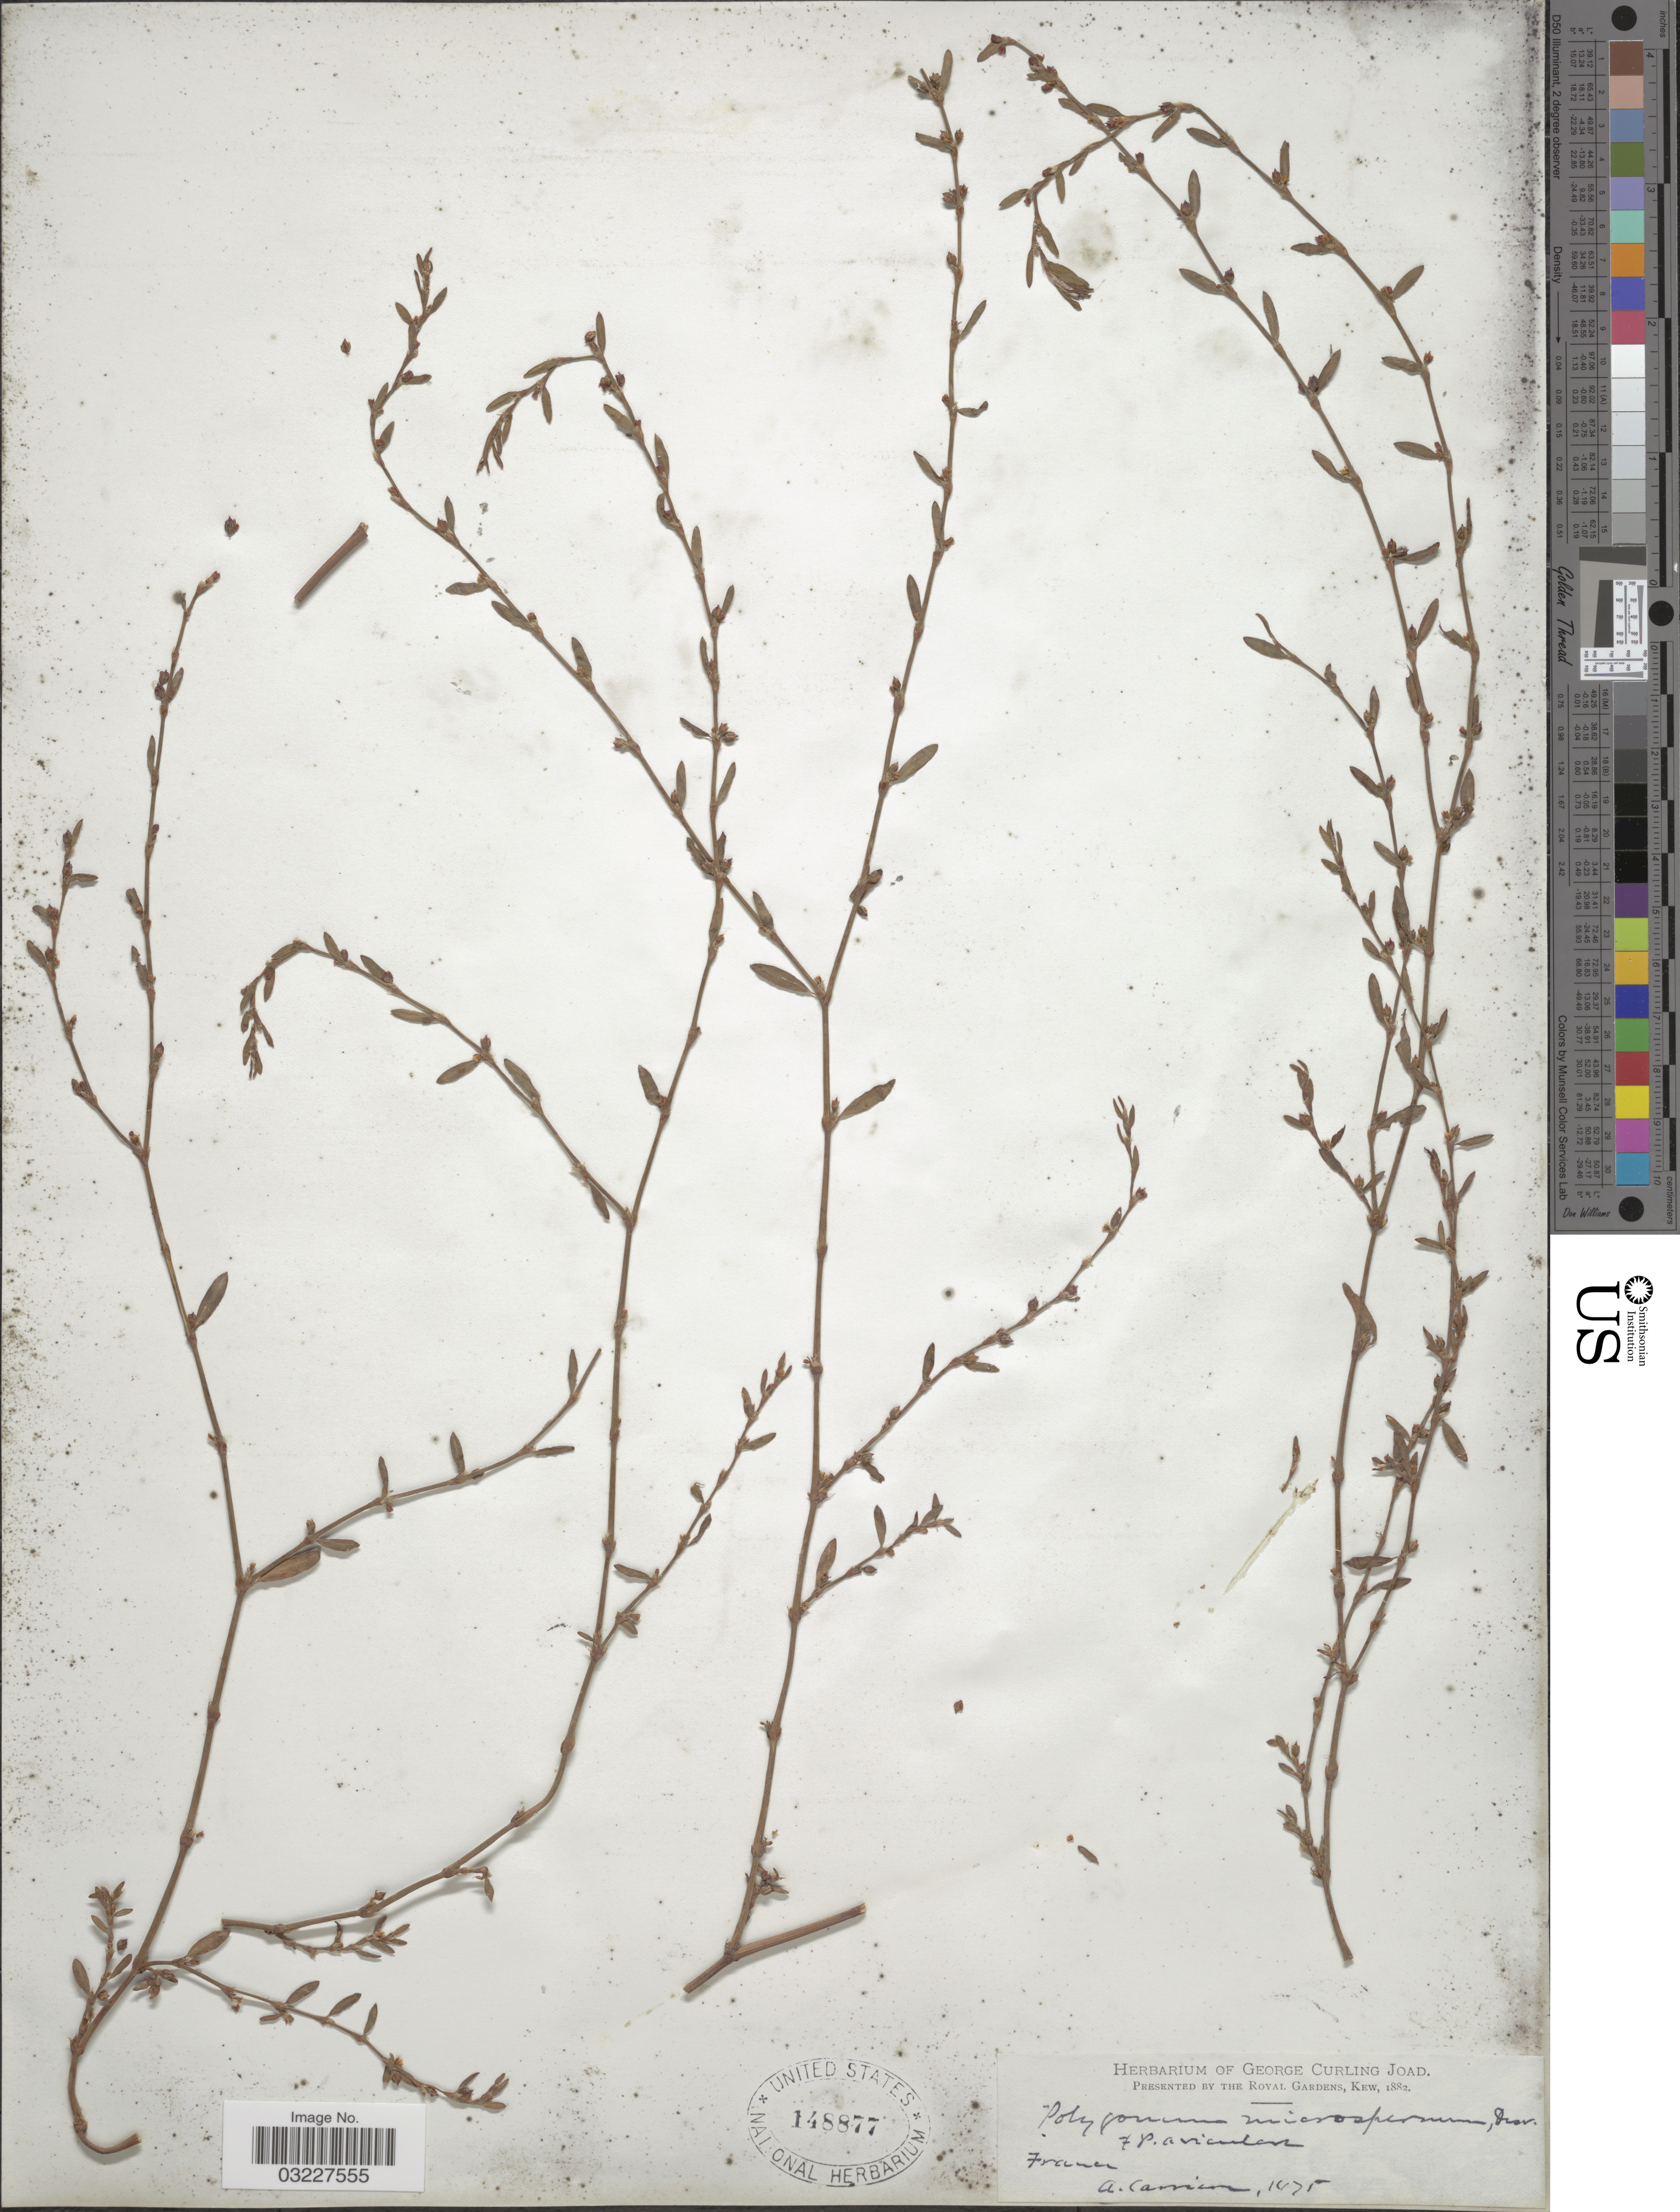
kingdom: Plantae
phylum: Tracheophyta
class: Magnoliopsida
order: Caryophyllales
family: Polygonaceae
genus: Polygonum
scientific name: Polygonum microspermum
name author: Jord. ex Boreau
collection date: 1875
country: France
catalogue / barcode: US 148877